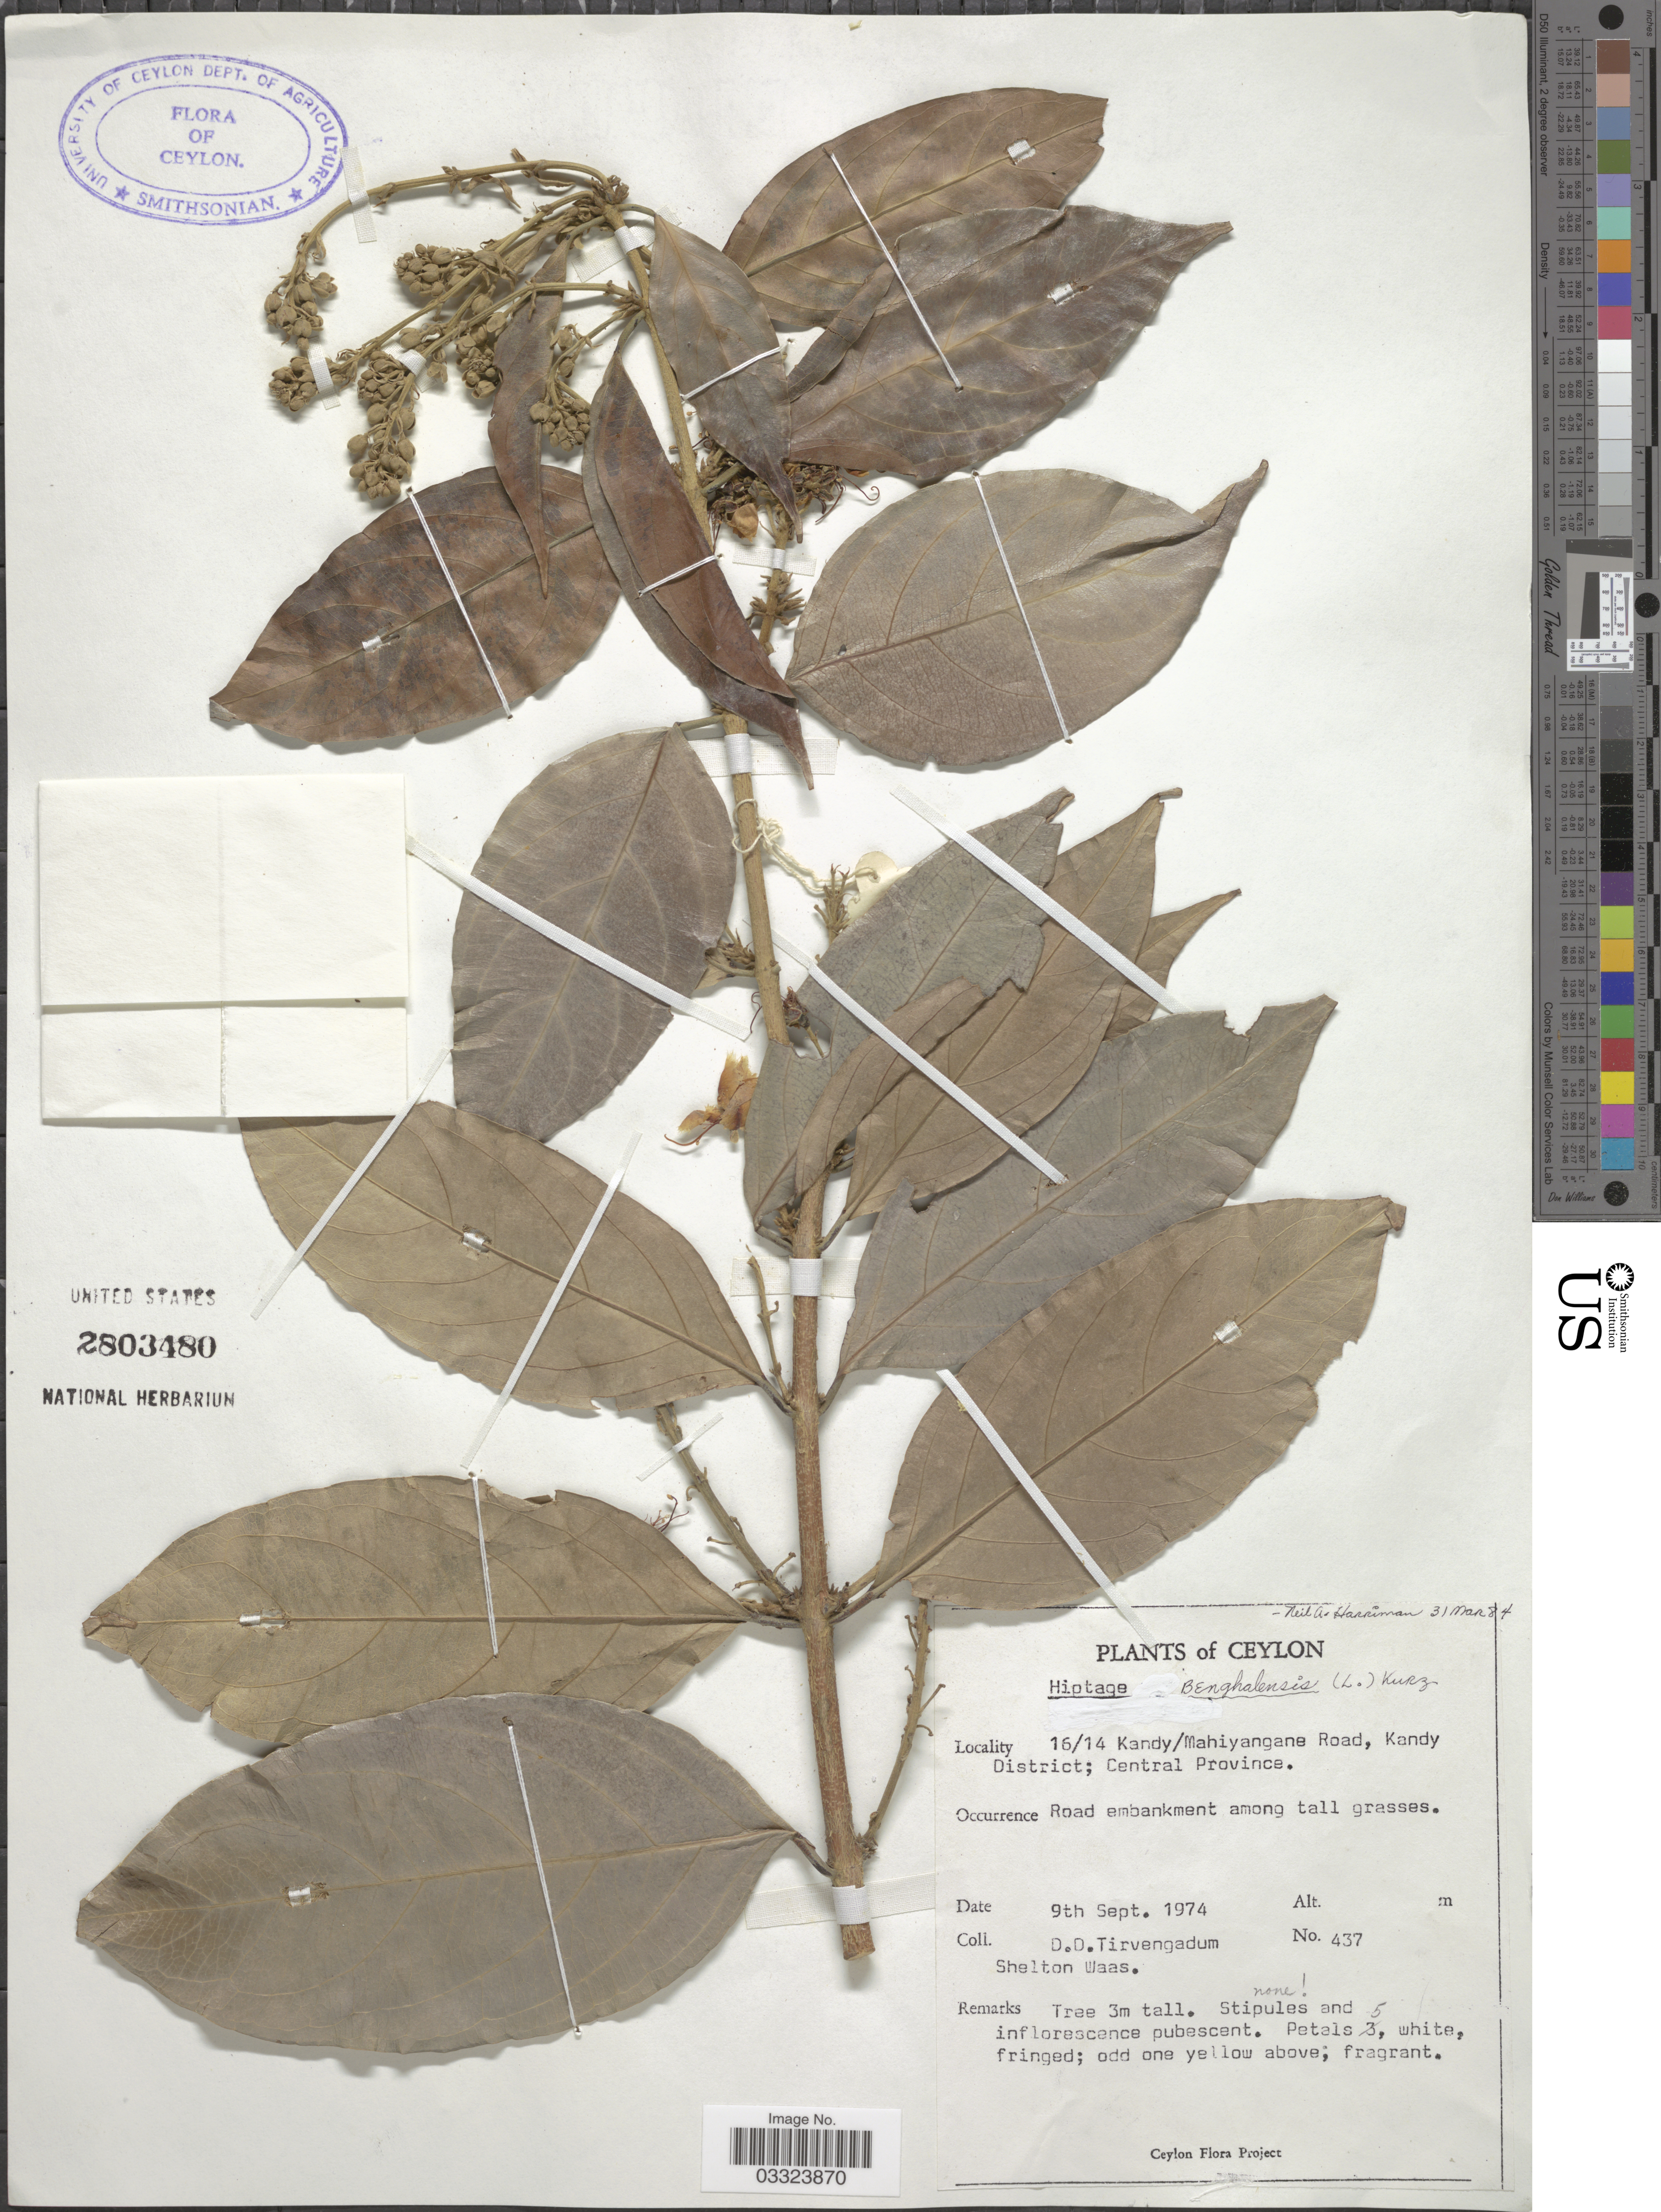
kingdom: Plantae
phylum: Tracheophyta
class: Magnoliopsida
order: Malpighiales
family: Malpighiaceae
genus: Hiptage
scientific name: Hiptage benghalensis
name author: (L.) Kurz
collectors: D. Tirvengadum & S. Waas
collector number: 437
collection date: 1974-09-09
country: Sri Lanka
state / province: Central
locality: Ceylon. 16/14 Kandy/Mahiyangane Road, Kandy District.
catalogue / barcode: US 2803480